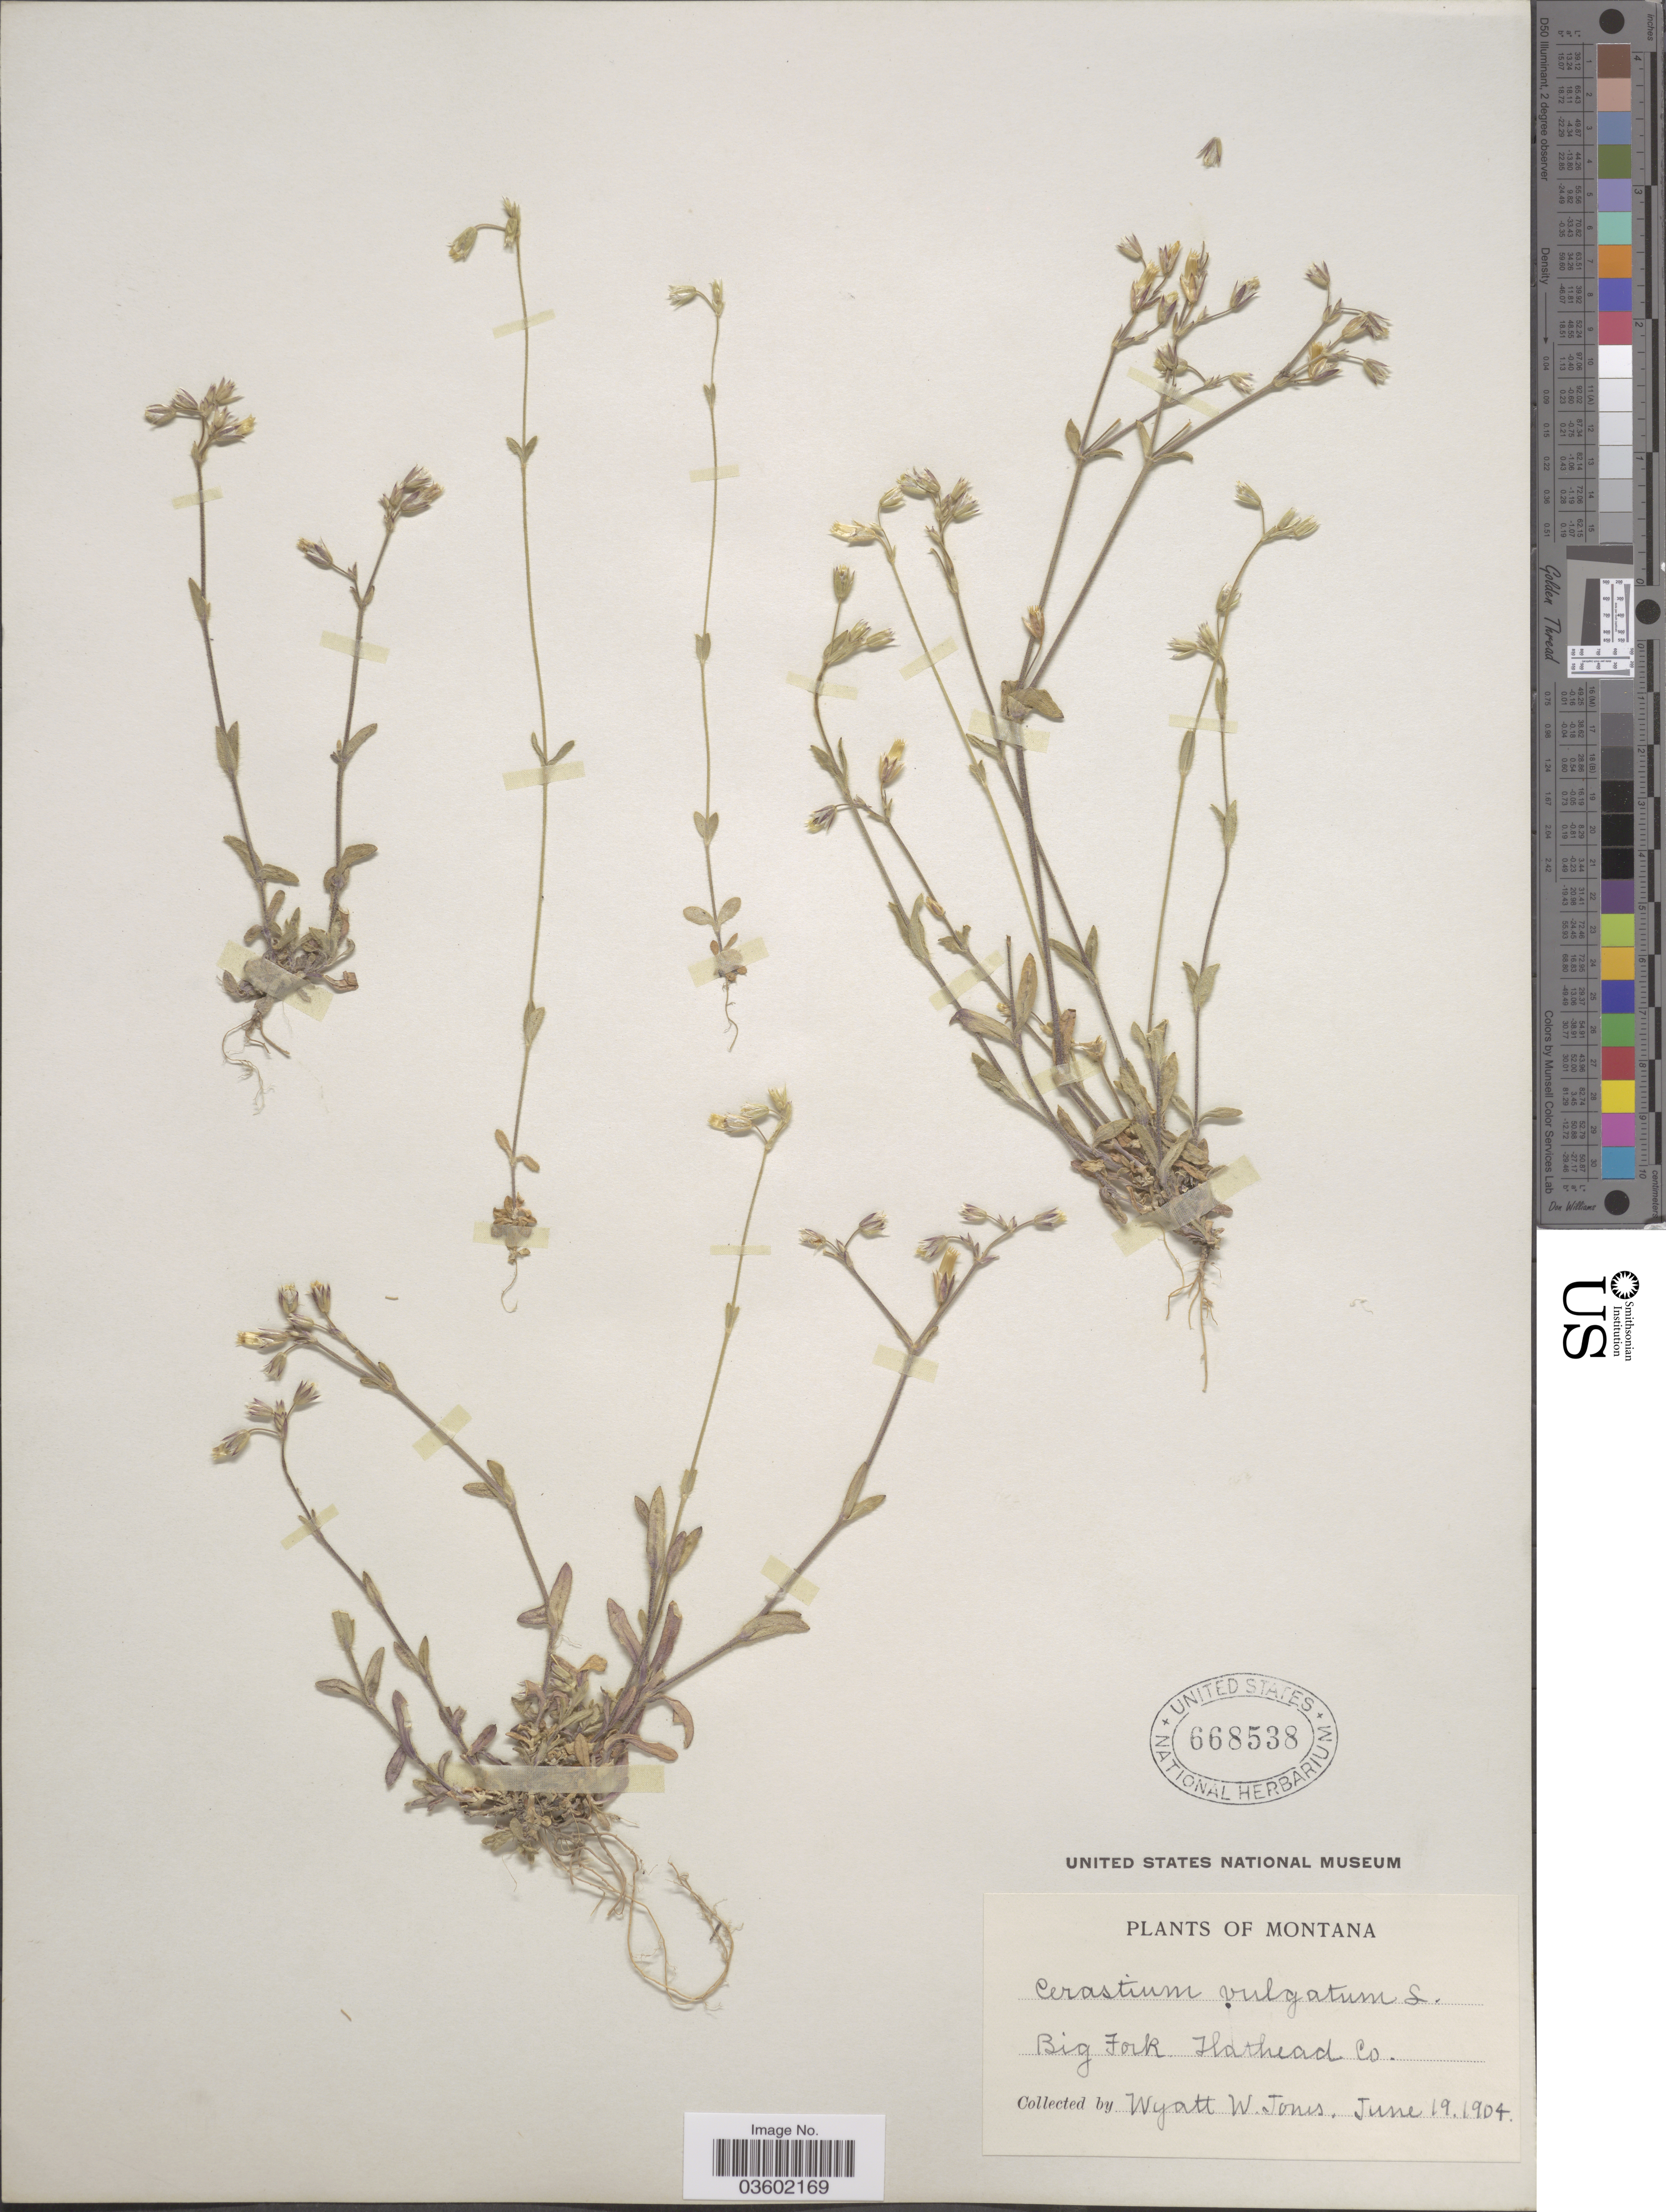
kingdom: Plantae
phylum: Tracheophyta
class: Magnoliopsida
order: Caryophyllales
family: Caryophyllaceae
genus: Cerastium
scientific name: Cerastium vulgatum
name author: L.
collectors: W. W. Jones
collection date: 1904-06-19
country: United States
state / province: Montana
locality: Big Fork, Flathead Co.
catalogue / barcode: US 668538